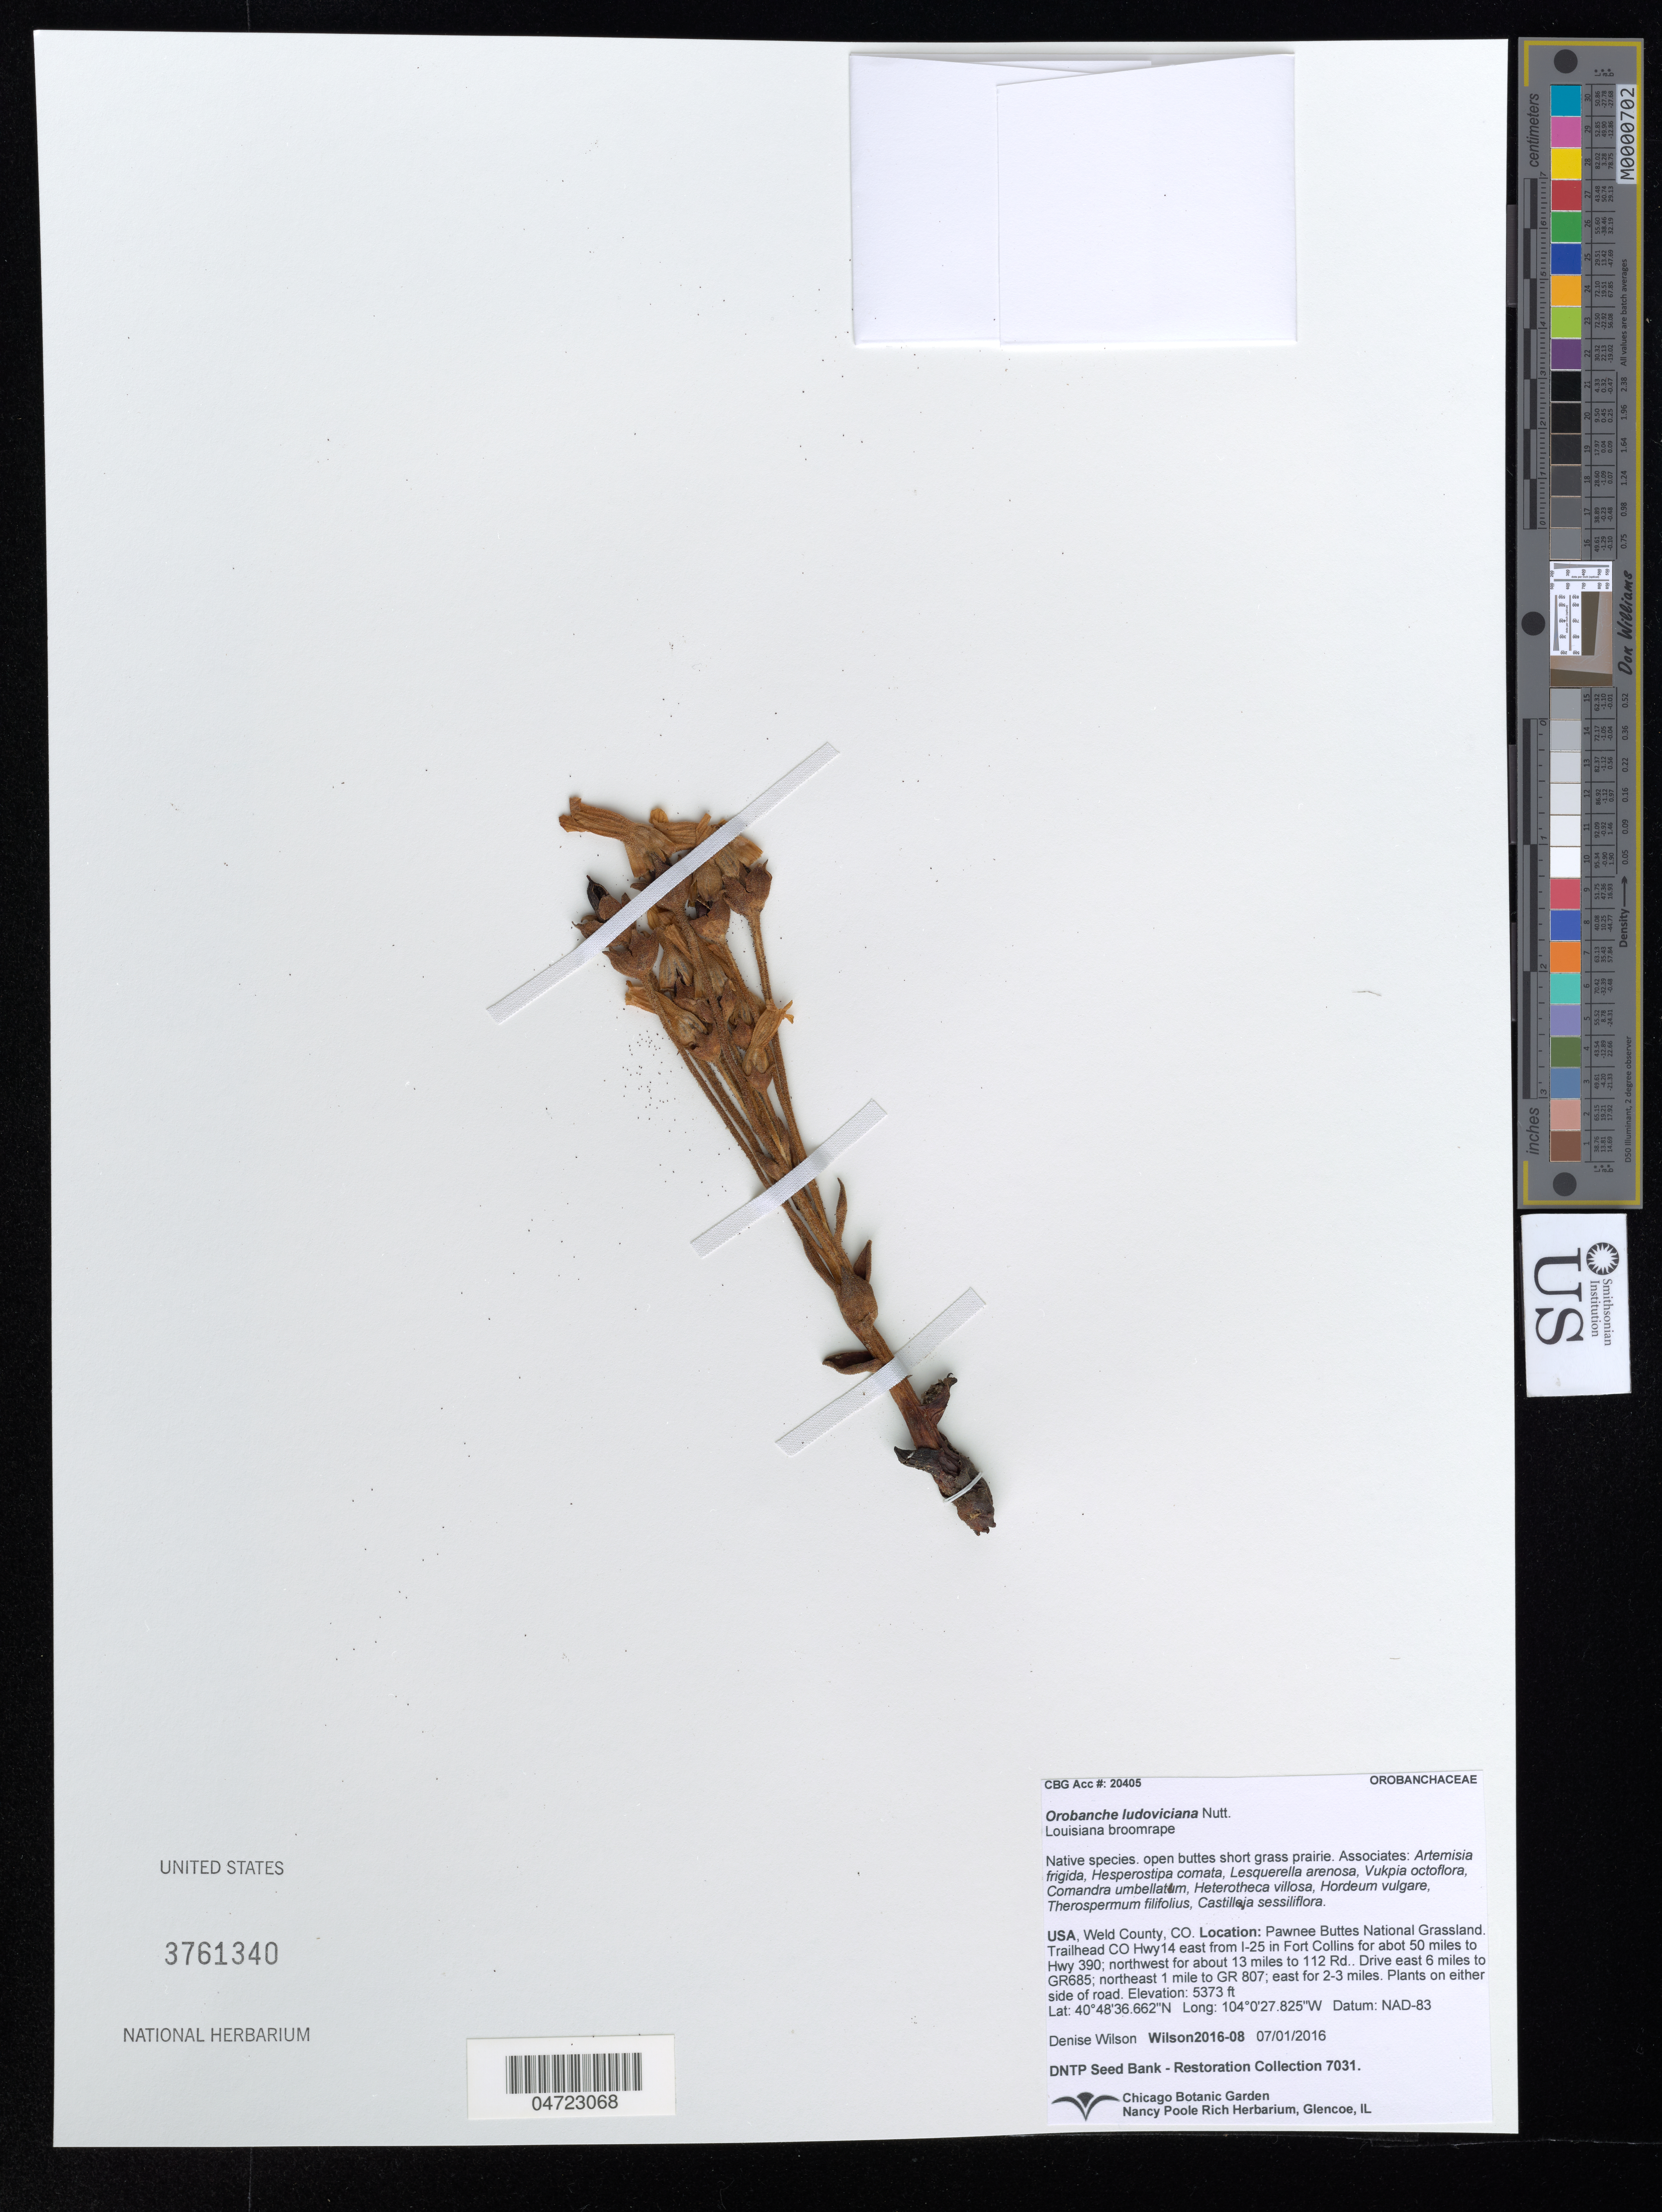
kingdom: Plantae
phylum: Tracheophyta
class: Magnoliopsida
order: Lamiales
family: Orobanchaceae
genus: Orobanche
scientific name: Orobanche ludoviciana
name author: Nutt.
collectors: D. Wilson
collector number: Wilson2016-08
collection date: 2016-07-01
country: United States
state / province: Colorado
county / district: Weld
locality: Weld County. Pawnee Buttes National Grassland. Trailhead CO Hwy 14 east from I-25 in Fort Collins for abot 50 miles to Hwy 390; northwest for about 13 miles to 112 Rd. Drive east 6 miles to GR685; northeast 1 mile to GR 807; east for 2-3 miles. Plants on either side of road.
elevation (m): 1638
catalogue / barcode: US 3761340